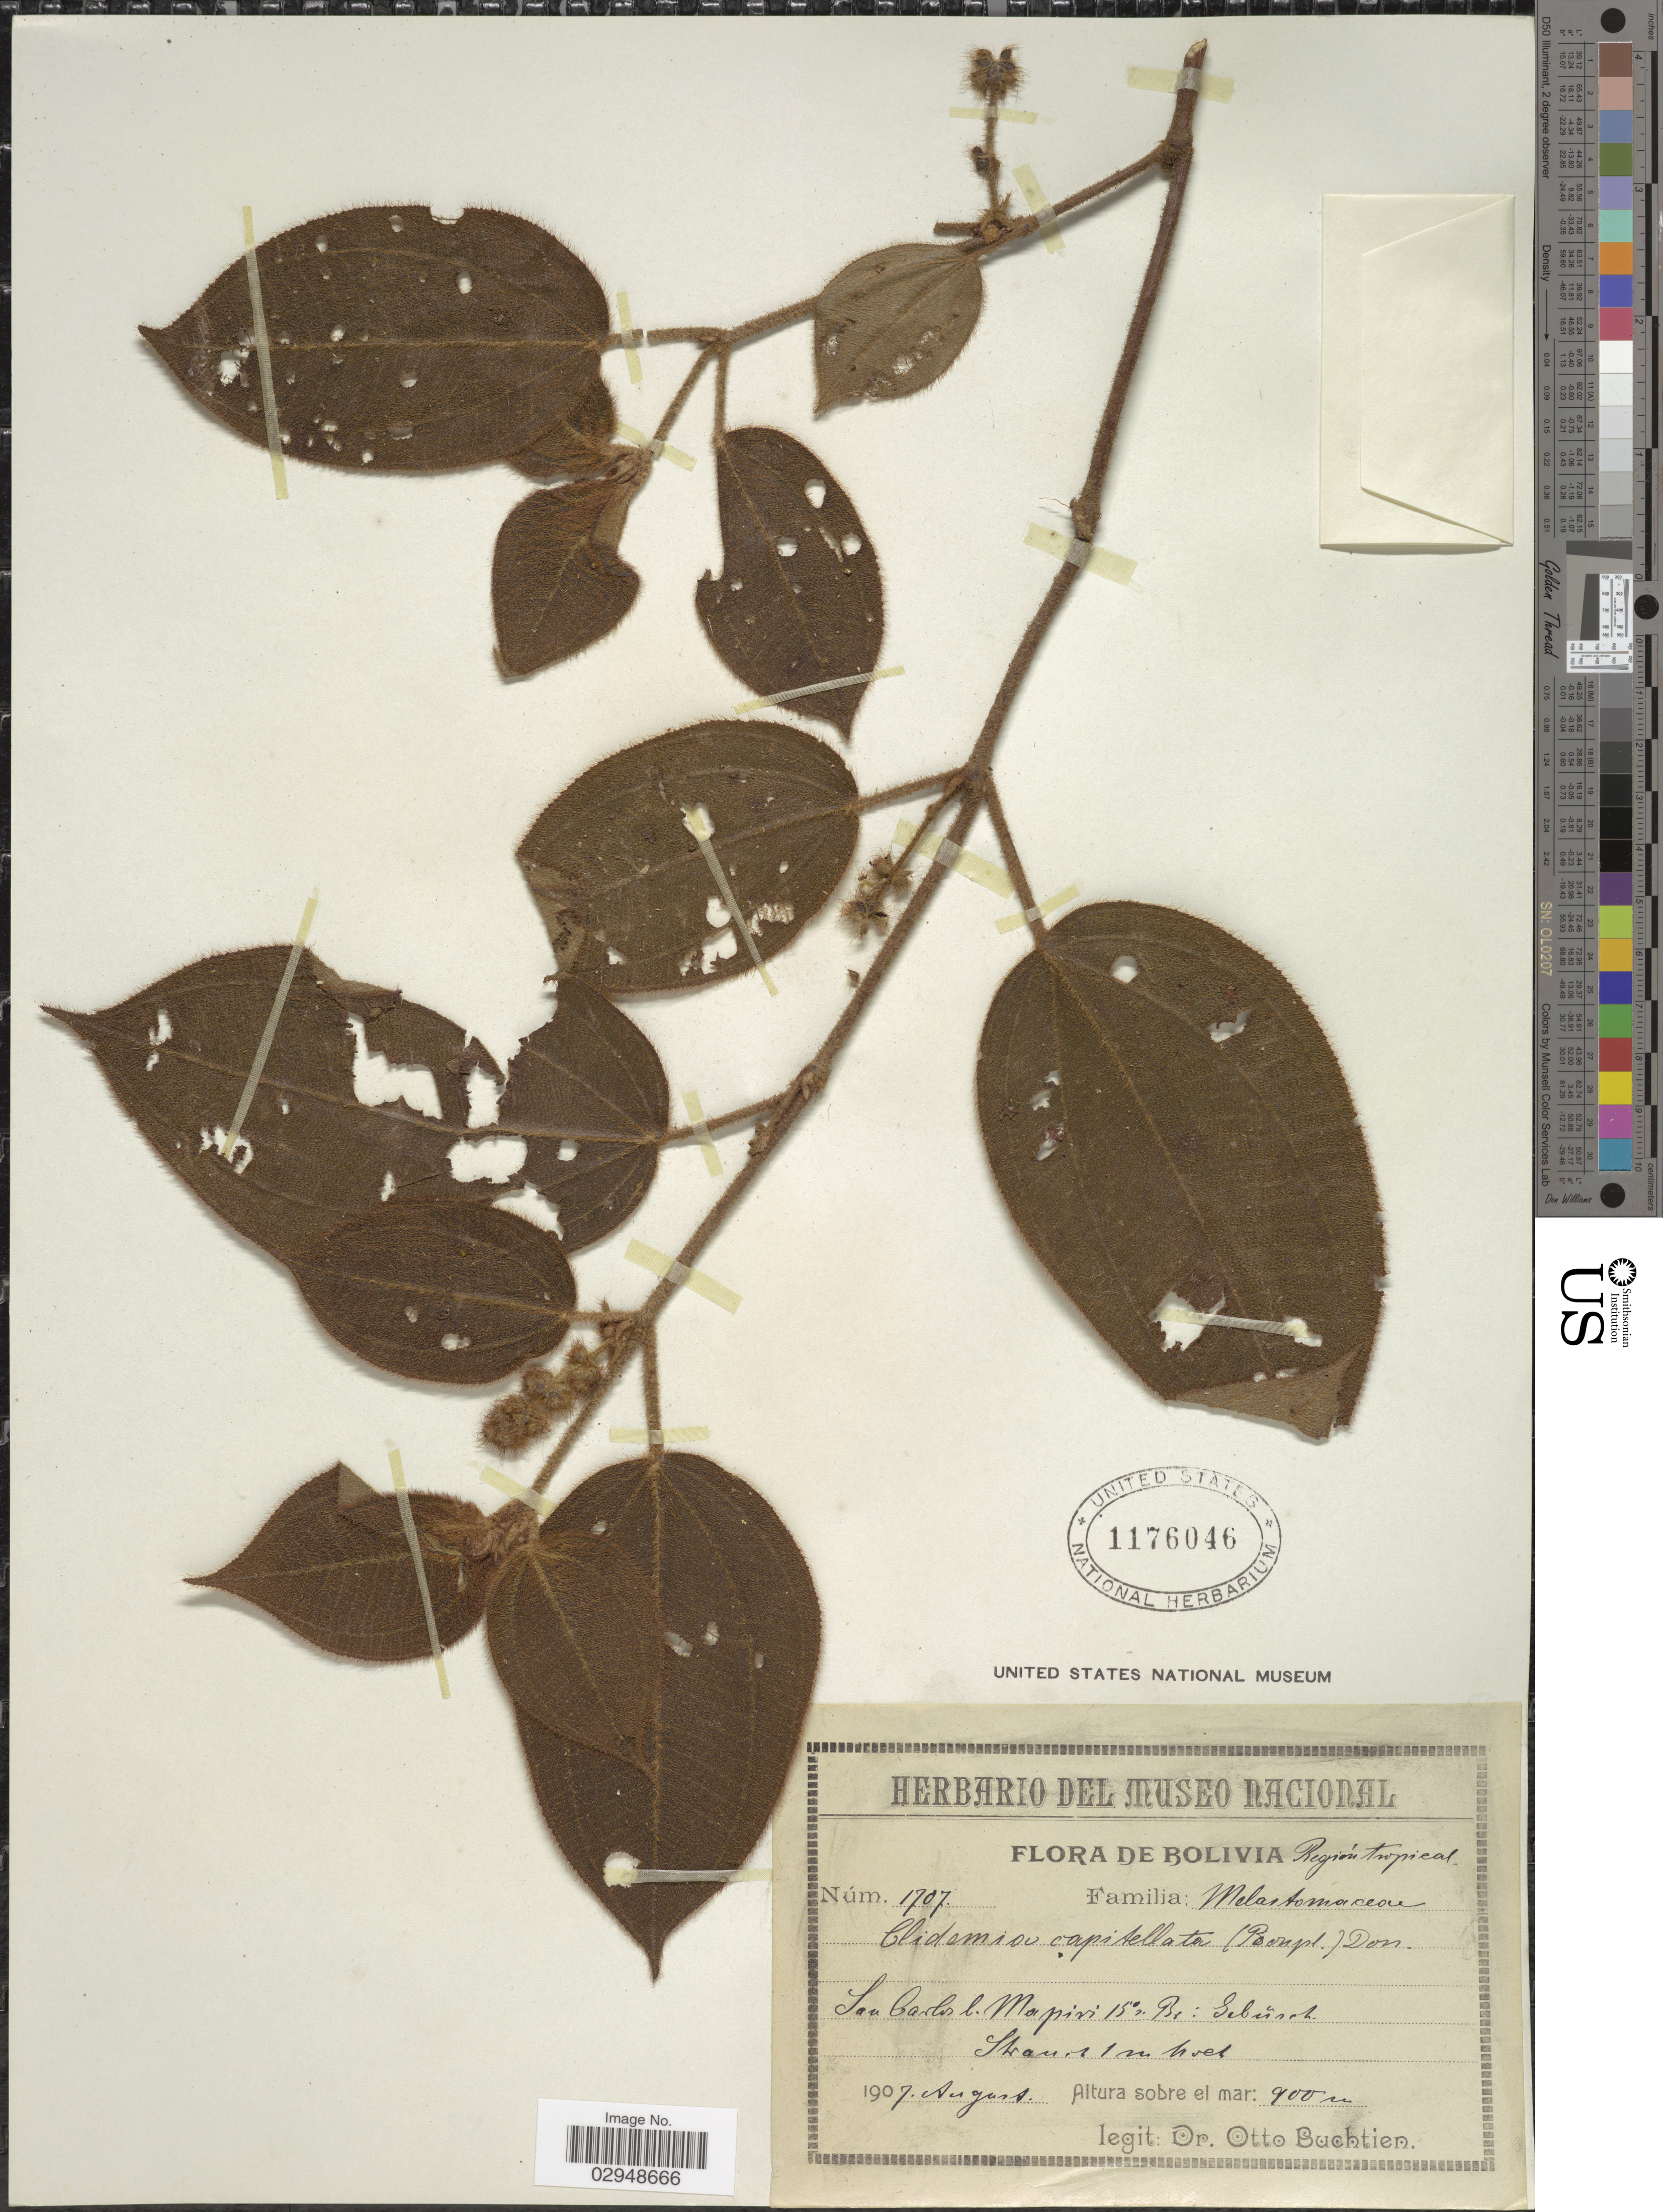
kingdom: Plantae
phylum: Tracheophyta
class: Magnoliopsida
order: Myrtales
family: Melastomataceae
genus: Clidemia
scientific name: Clidemia capitellata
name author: (Bonpl.) D. Don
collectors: O. Buchtien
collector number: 1707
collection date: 1907-08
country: Bolivia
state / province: La Paz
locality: San Carlos l. Mapiri 15° s. Br.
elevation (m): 900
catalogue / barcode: US 1176046